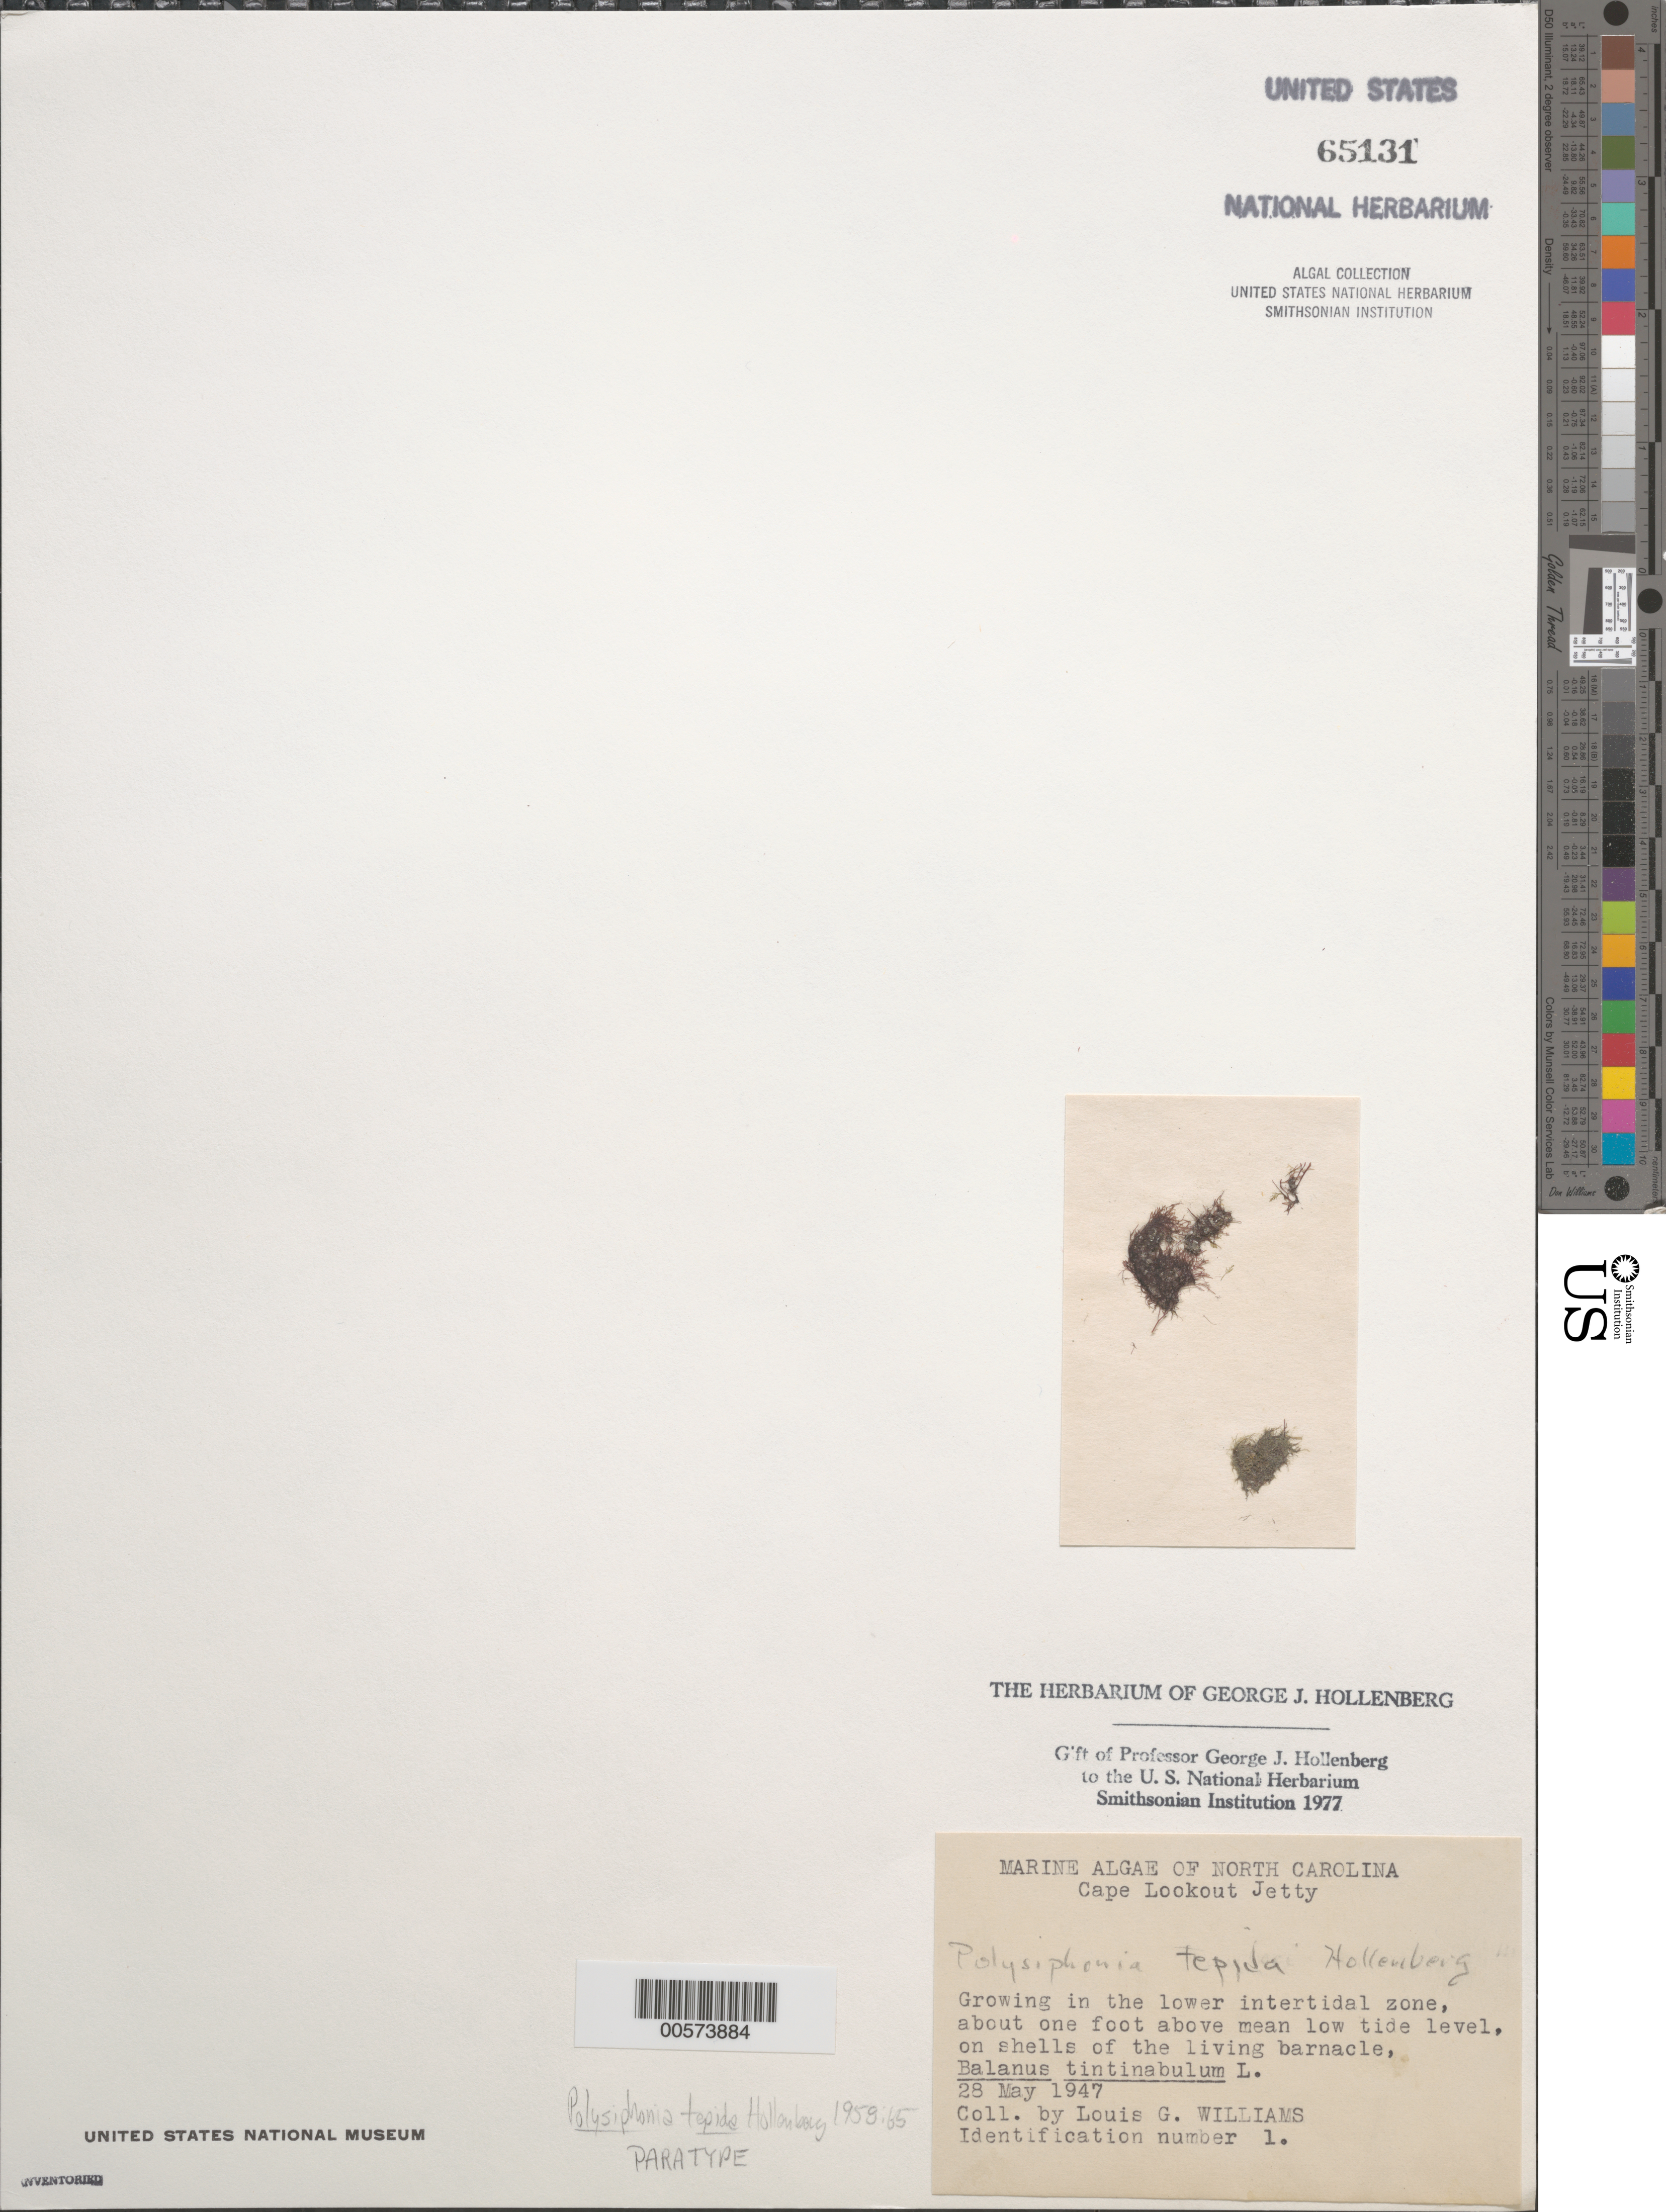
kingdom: Plantae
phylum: Rhodophyta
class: Florideophyceae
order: Ceramiales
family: Rhodomelaceae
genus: Polysiphonia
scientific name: Polysiphonia foetidissima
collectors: L. G. Williams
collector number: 1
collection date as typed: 28 May 1947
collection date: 1947-05-28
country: United States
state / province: North Carolina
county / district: Carteret County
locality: Cape Lookout jetty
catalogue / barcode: US 65131